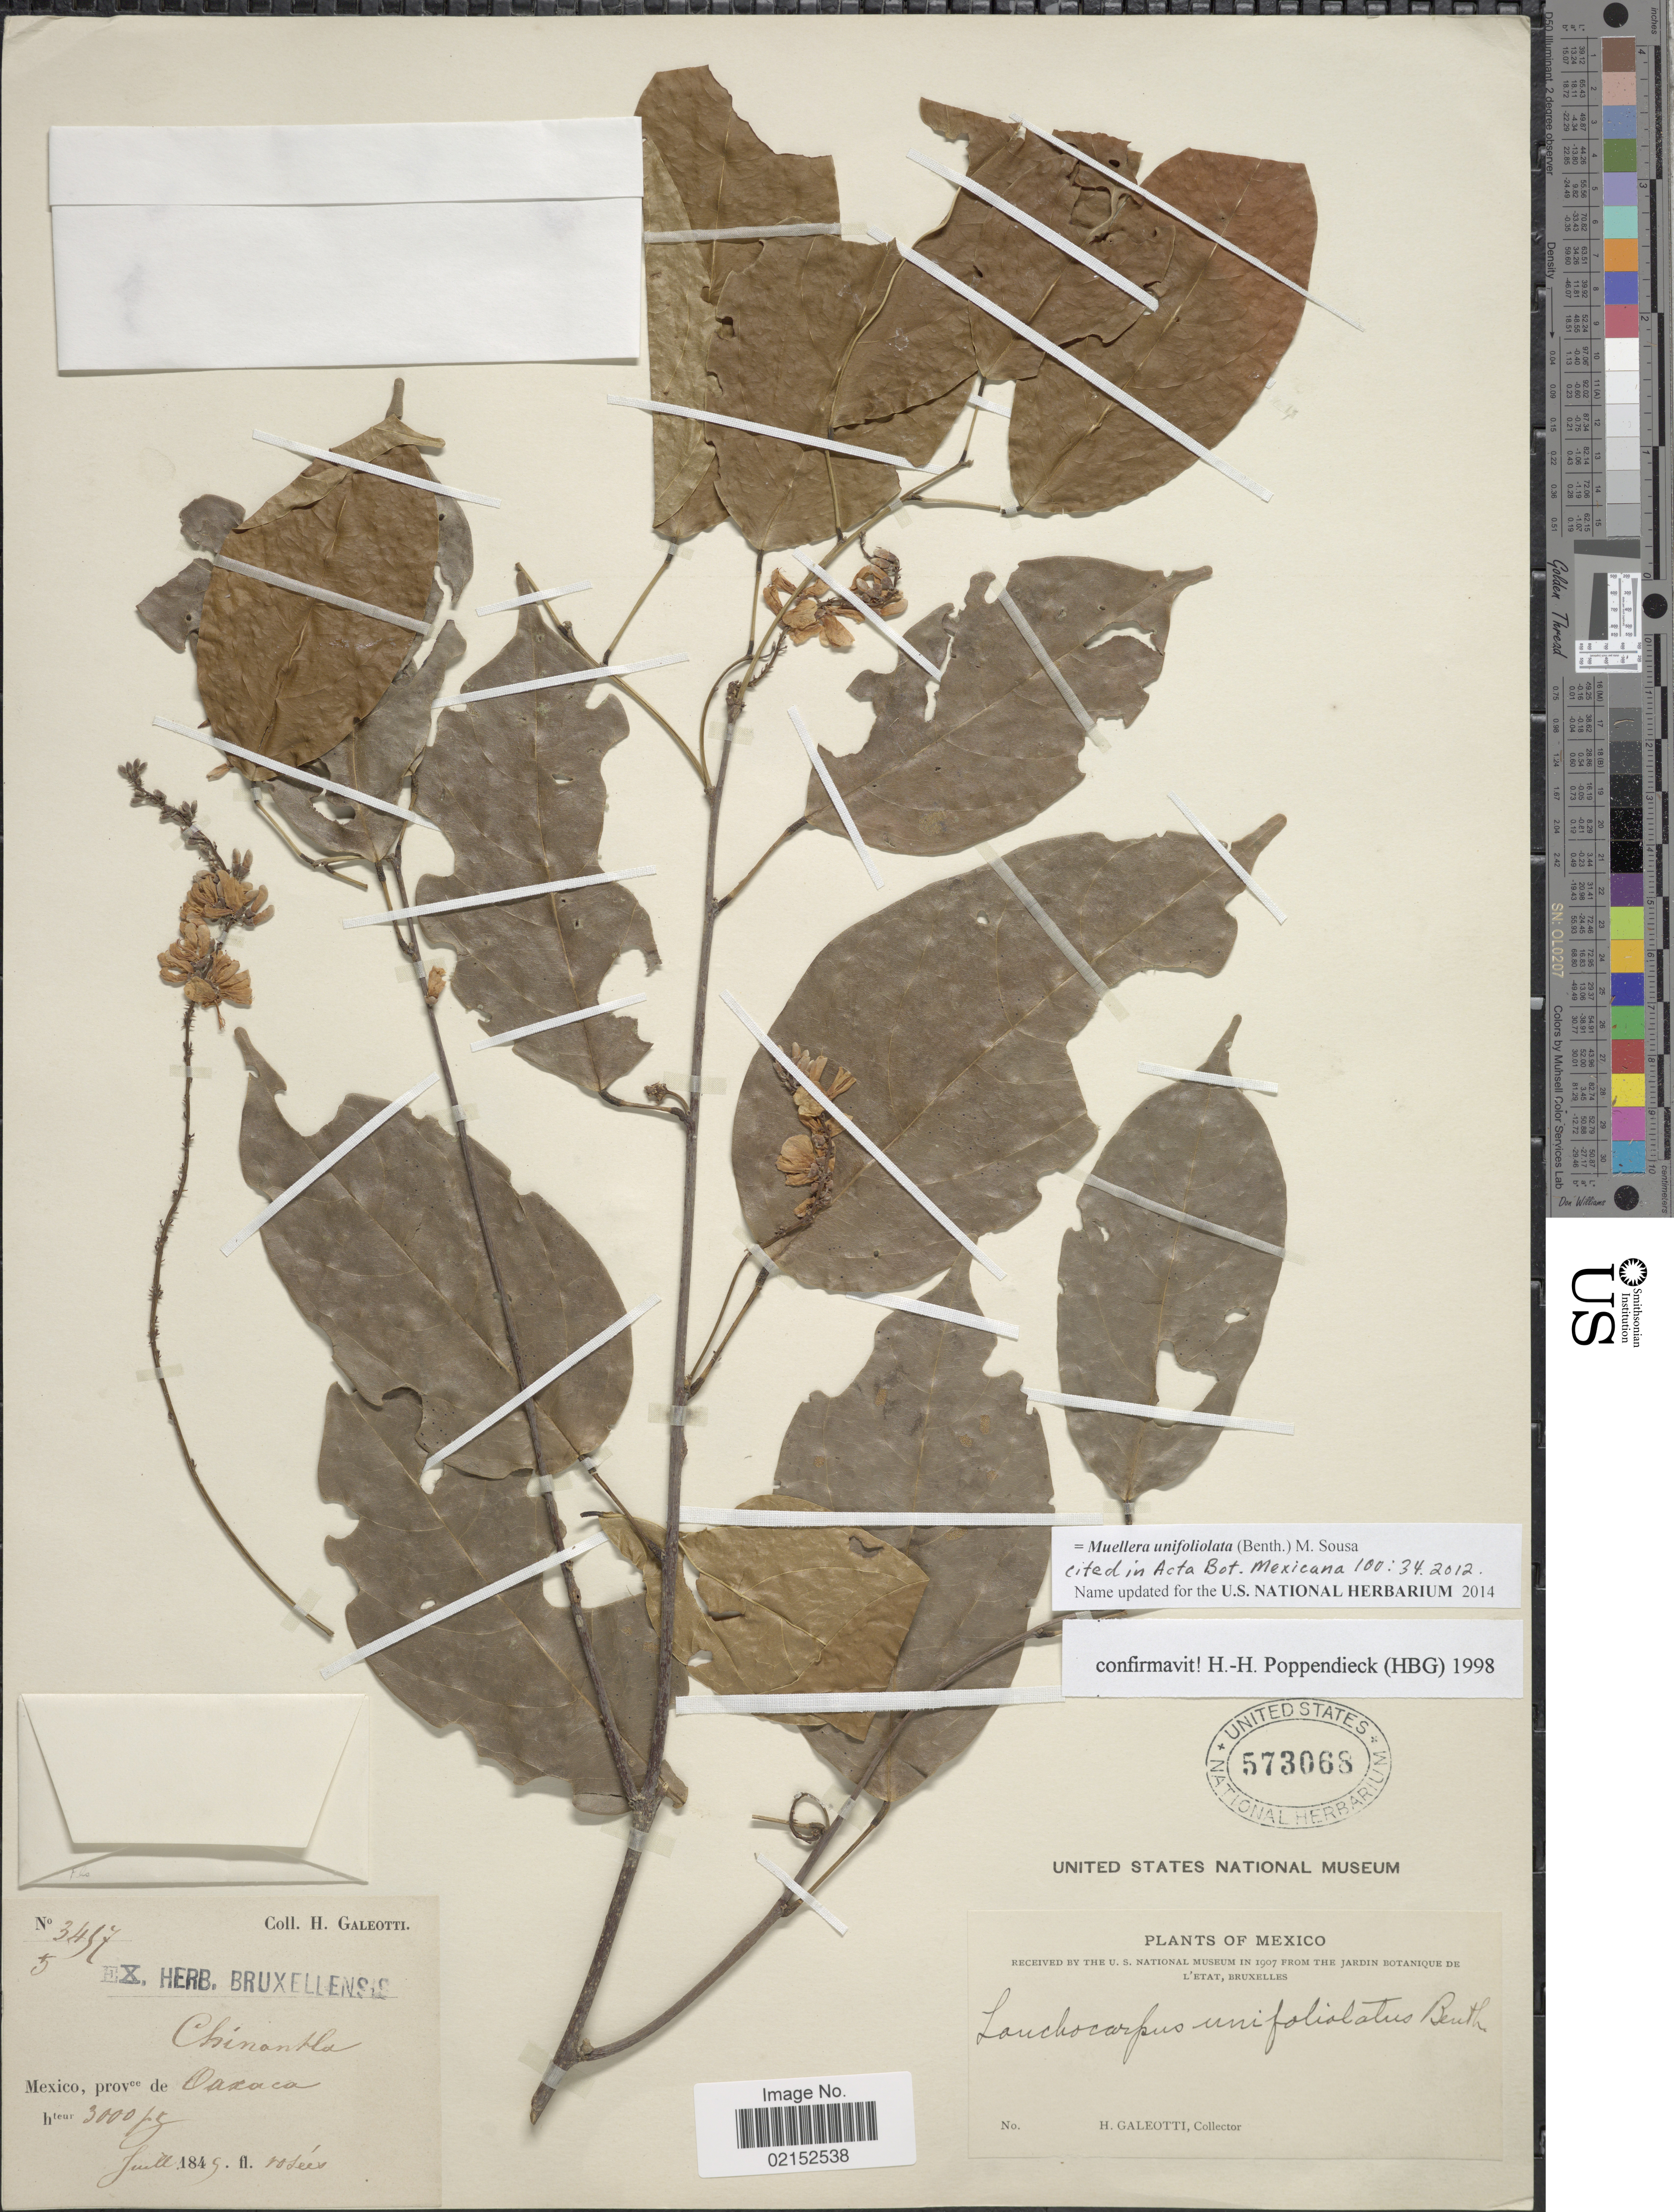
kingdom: Plantae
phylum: Tracheophyta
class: Magnoliopsida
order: Fabales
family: Fabaceae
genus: Muellera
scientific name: Muellera unifoliolata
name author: (Benth.) M. Sousa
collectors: H. G. Galeotti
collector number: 3457*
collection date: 1849-07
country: Mexico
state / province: Oaxaca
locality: Chinantla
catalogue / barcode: US 573068